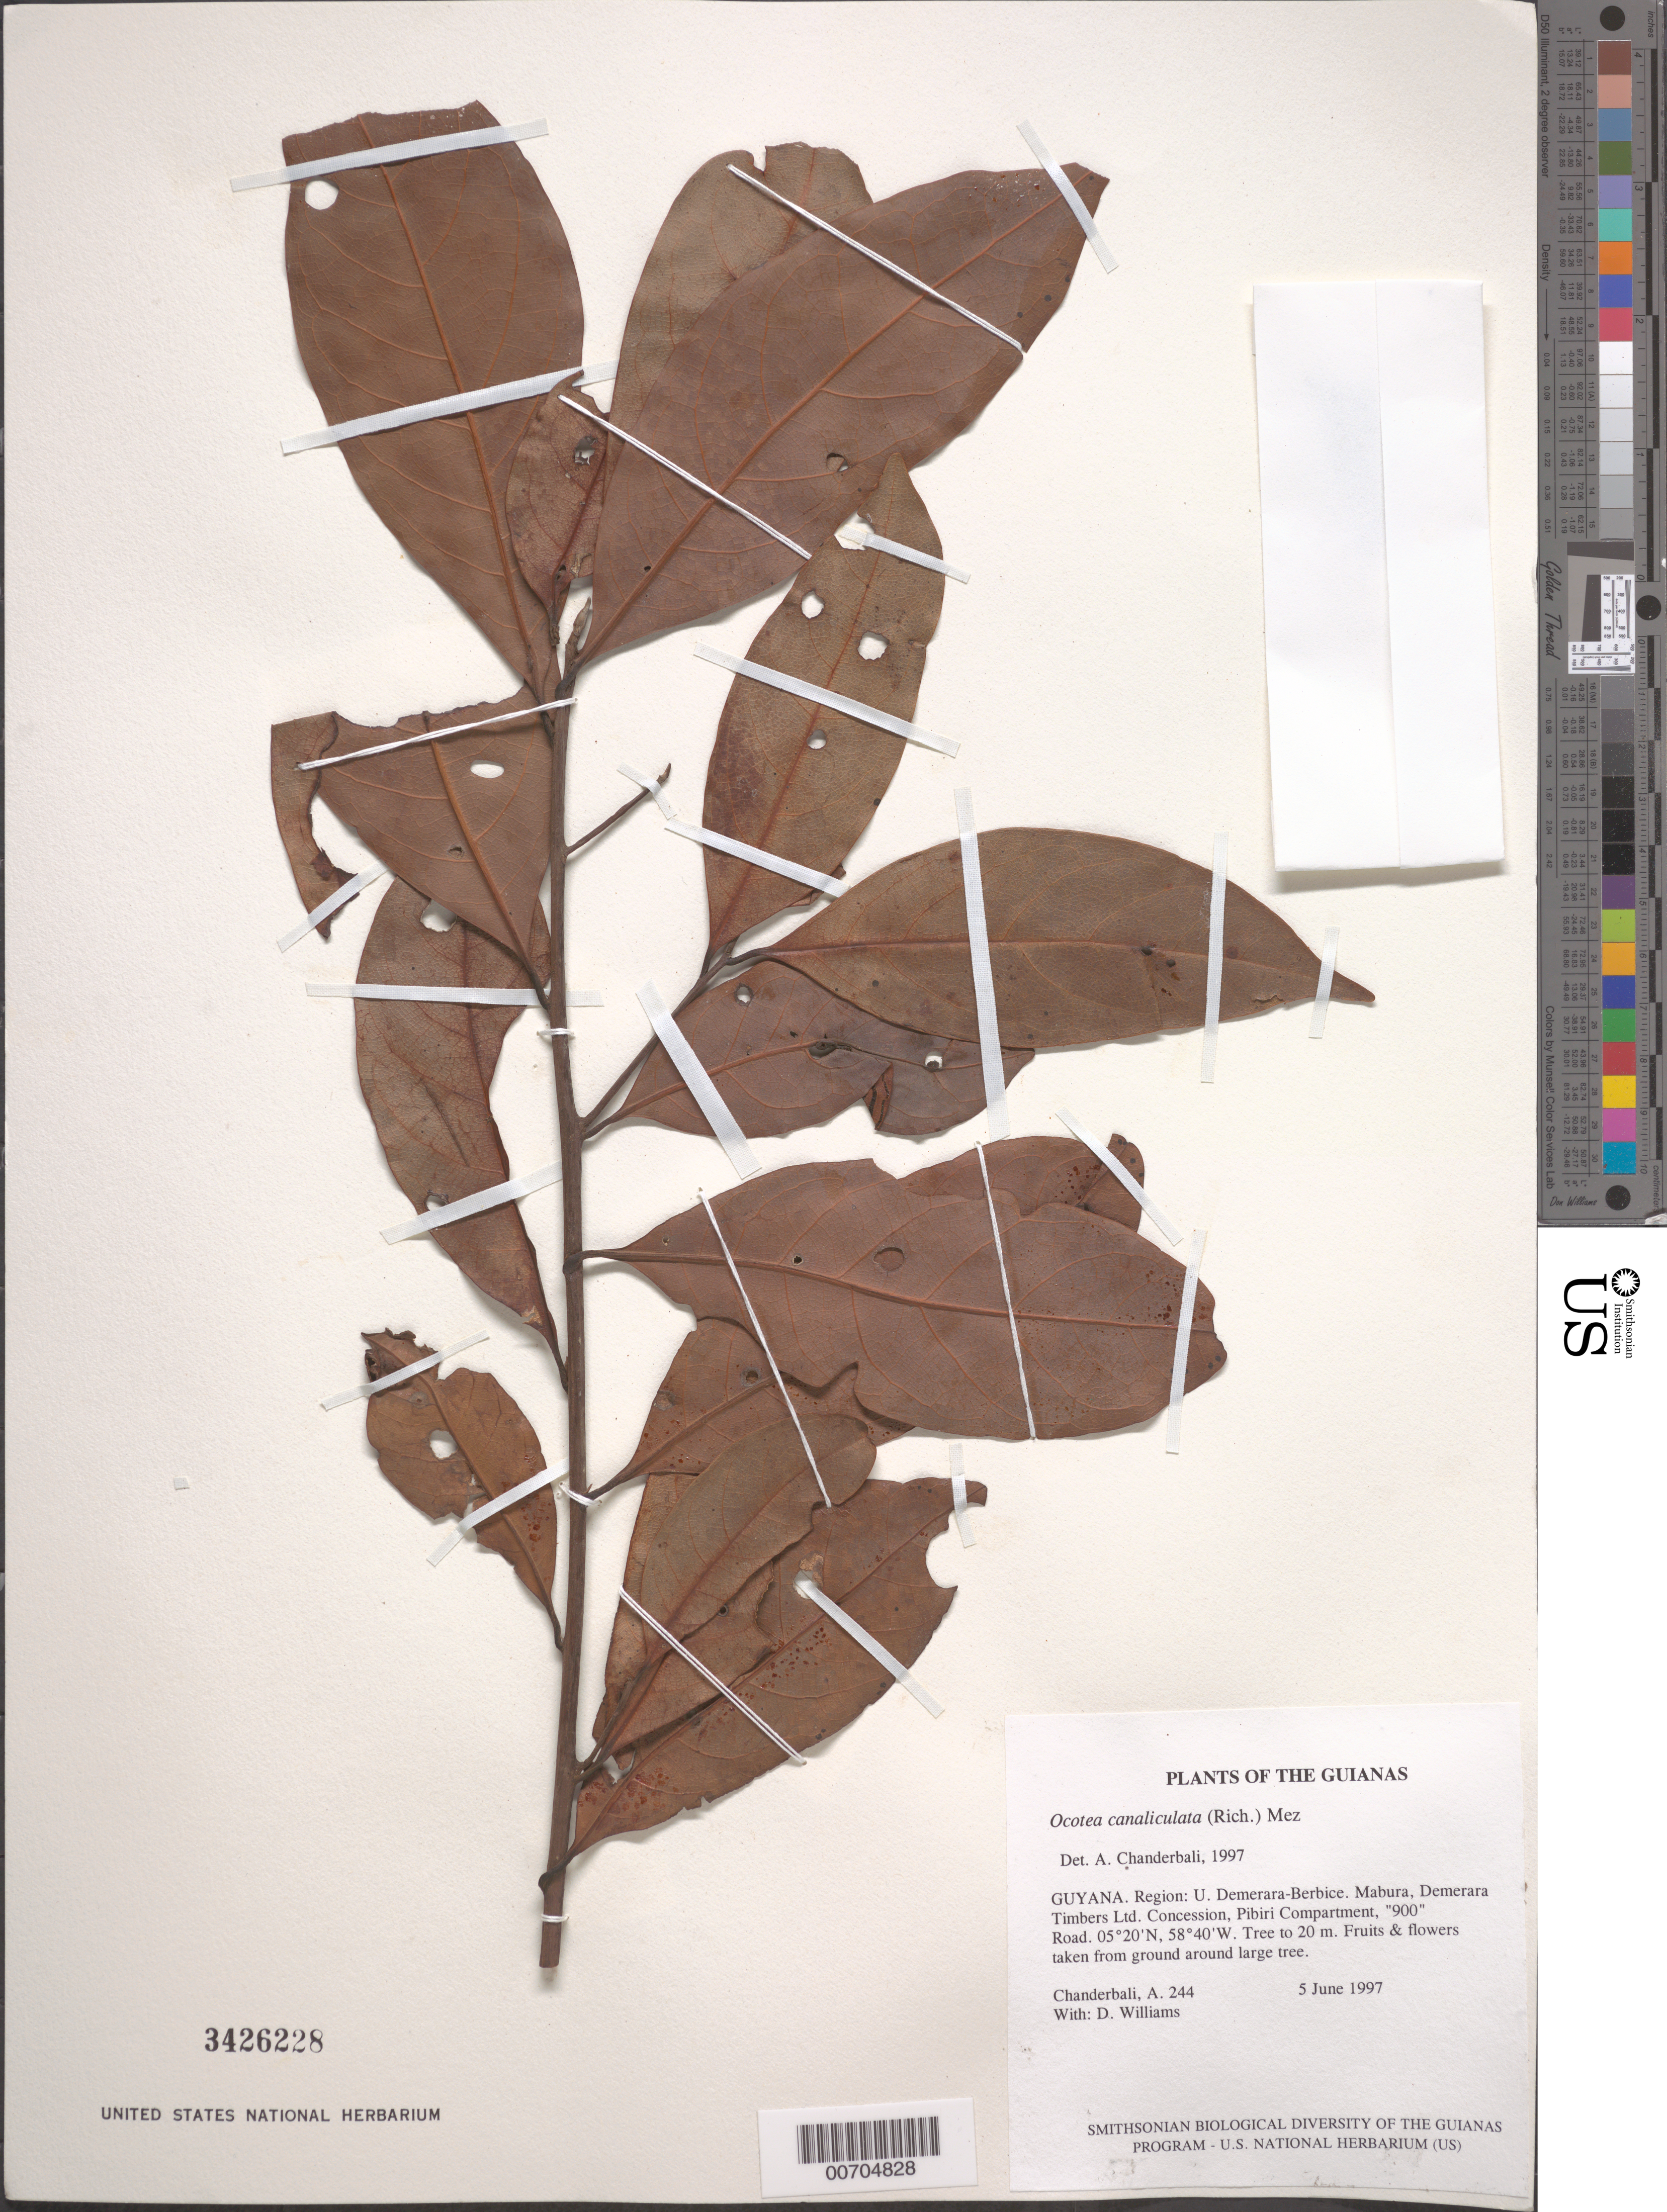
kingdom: Plantae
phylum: Tracheophyta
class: Magnoliopsida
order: Laurales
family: Lauraceae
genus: Ocotea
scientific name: Ocotea canaliculata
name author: (Rich.) Mez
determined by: Chanderbali, Andre Shashi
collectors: A. S. Chanderbali & D. Williams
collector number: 244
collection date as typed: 5 June 1997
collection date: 1997-06-05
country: Guyana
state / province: U. Demerara-Berbice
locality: Mabura, Demerara Timbers Ltd. Concession, Pibiri Compartment, "900" Road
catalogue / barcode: US 3426228